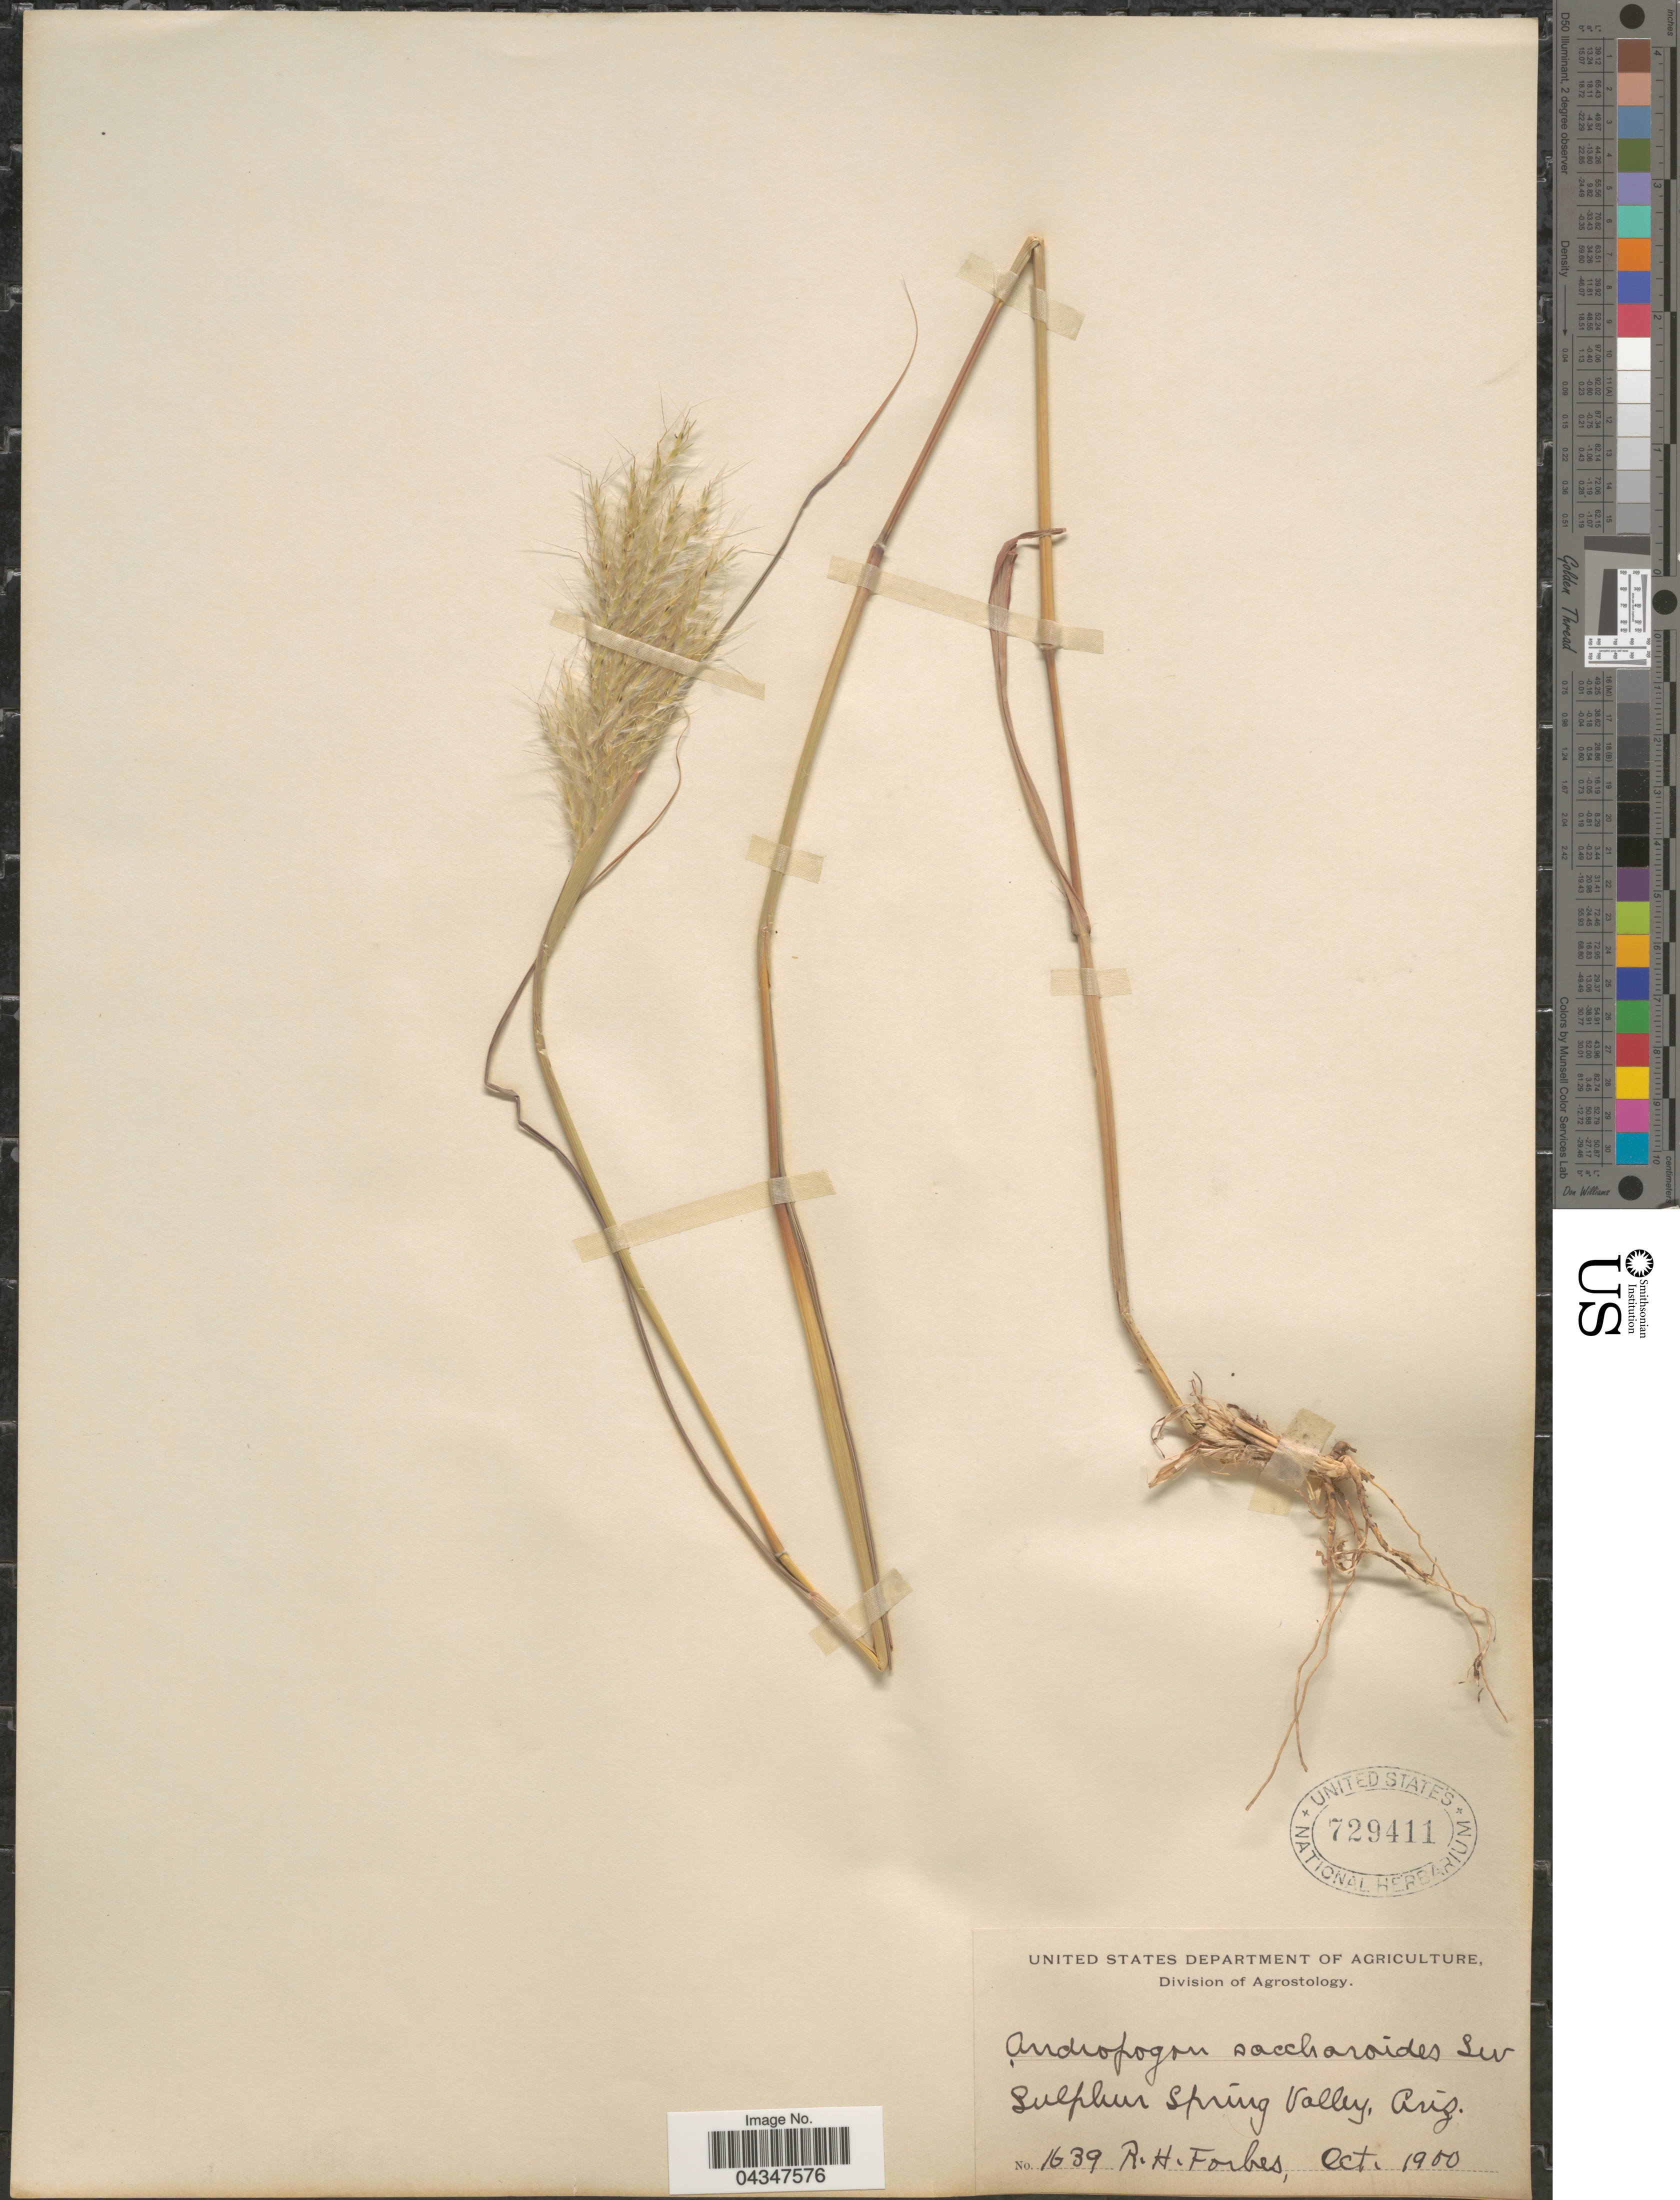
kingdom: Plantae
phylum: Tracheophyta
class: Liliopsida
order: Poales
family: Poaceae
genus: Bothriochloa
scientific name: Bothriochloa barbinodis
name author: (Lag.) Herter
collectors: R. Forbes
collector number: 1639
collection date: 1900-10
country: United States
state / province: Arizona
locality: Sulphur Spring Valley.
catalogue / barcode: US 729411